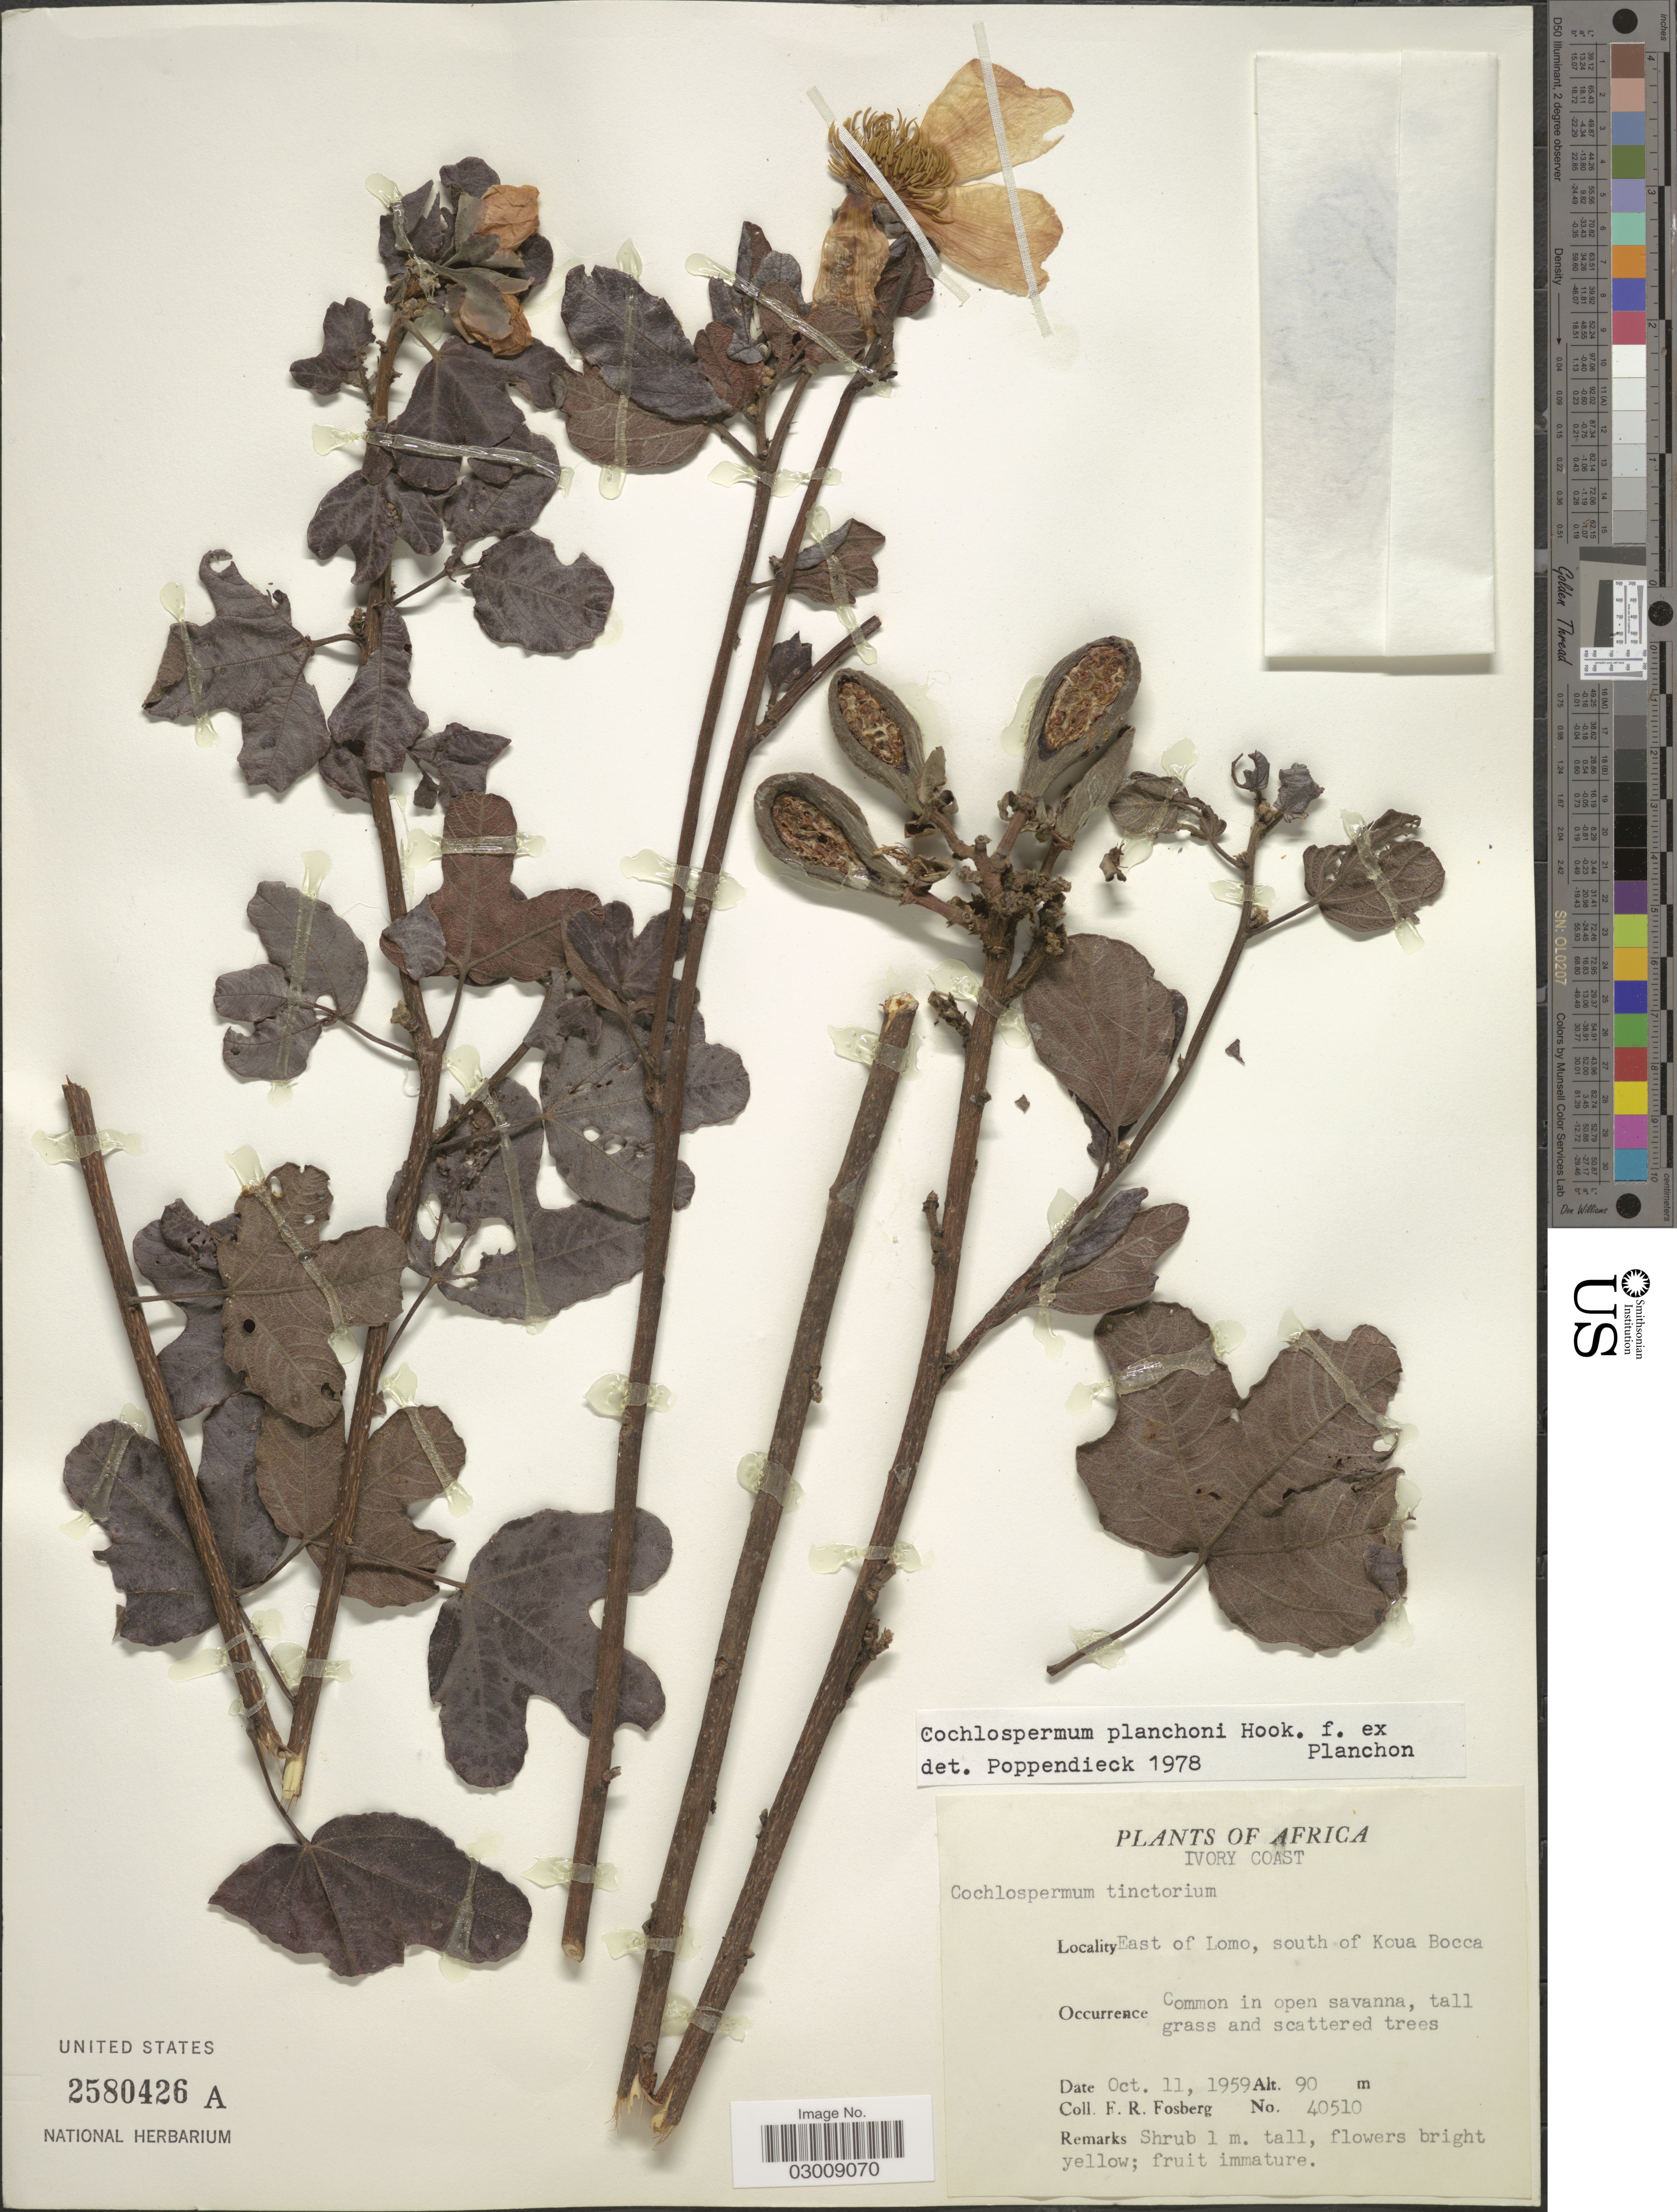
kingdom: Plantae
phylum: Tracheophyta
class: Magnoliopsida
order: Malvales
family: Cochlospermaceae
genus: Cochlospermum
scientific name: Cochlospermum planchonii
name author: Hook. f. ex Planch.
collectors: F. R. Fosberg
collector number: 40510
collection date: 1959-10-11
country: Ivory Coast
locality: East of Lomo, south of Koua Bocca.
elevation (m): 90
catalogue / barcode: US 2580426A